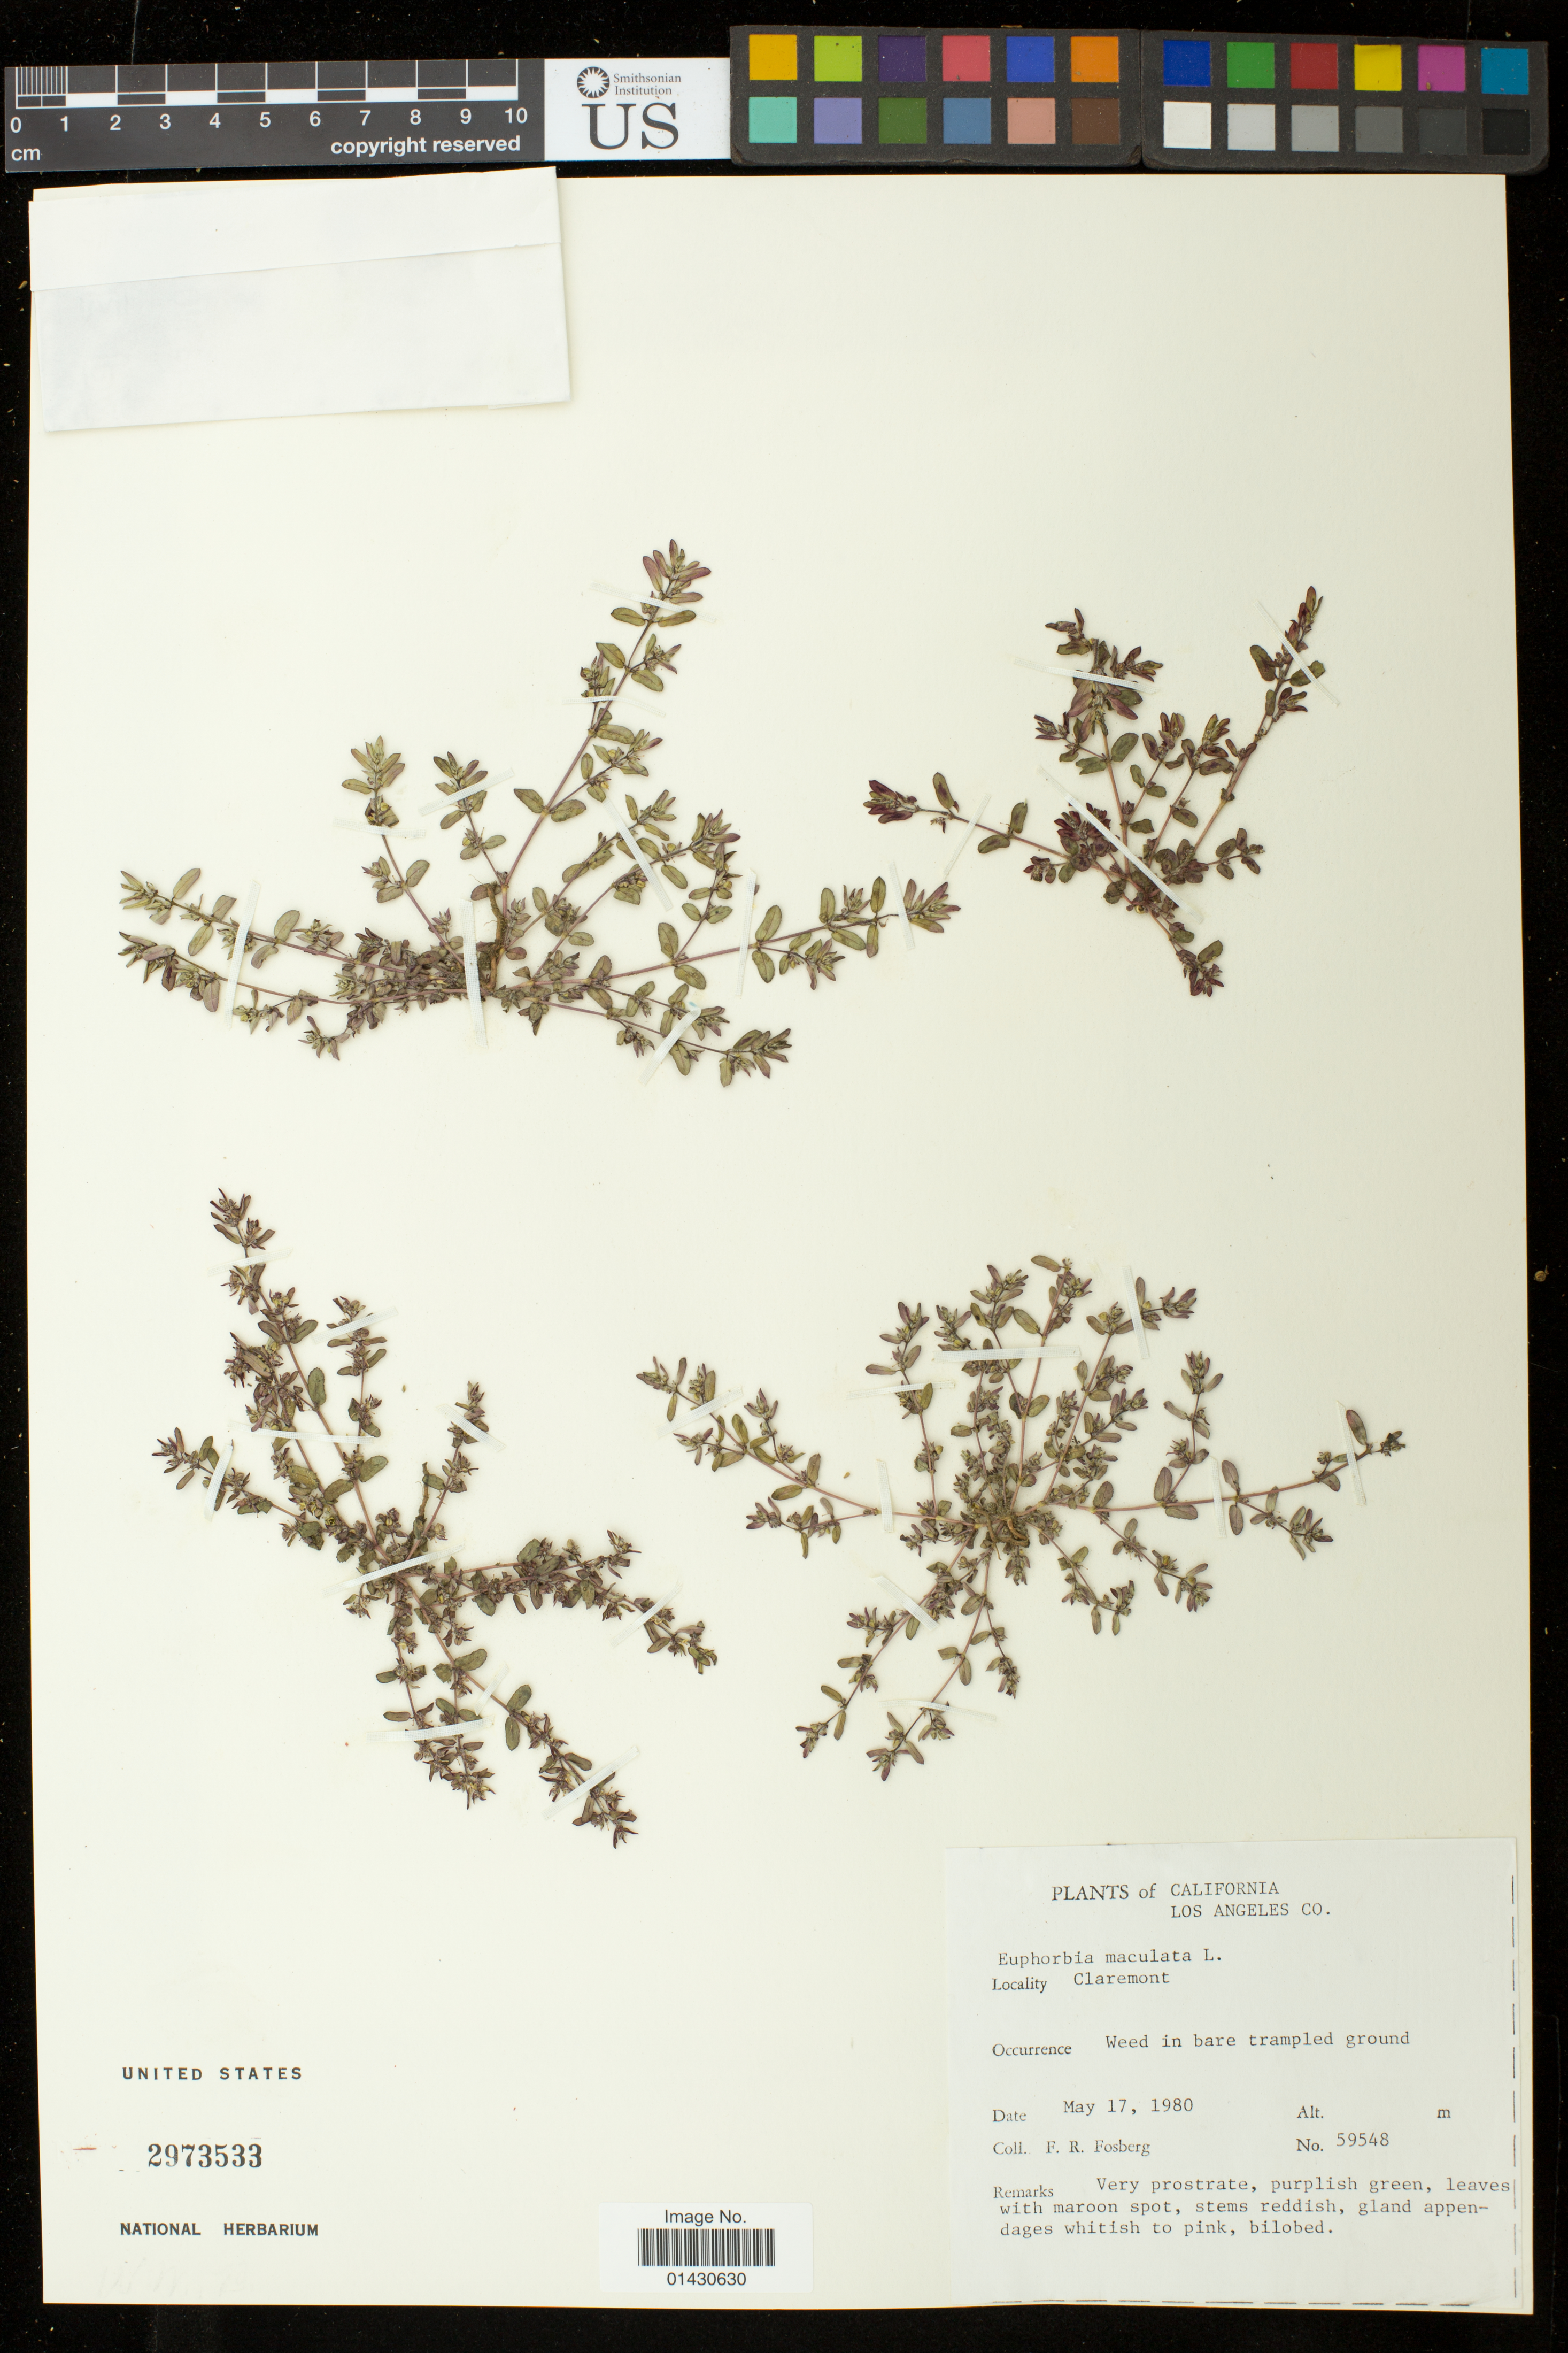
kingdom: Plantae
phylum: Tracheophyta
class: Magnoliopsida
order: Malpighiales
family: Euphorbiaceae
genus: Euphorbia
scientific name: Euphorbia maculata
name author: L.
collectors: F. R. Fosberg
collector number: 59548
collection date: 1980-05-17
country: United States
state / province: California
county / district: Los Angeles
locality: Claremont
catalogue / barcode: US 2973533